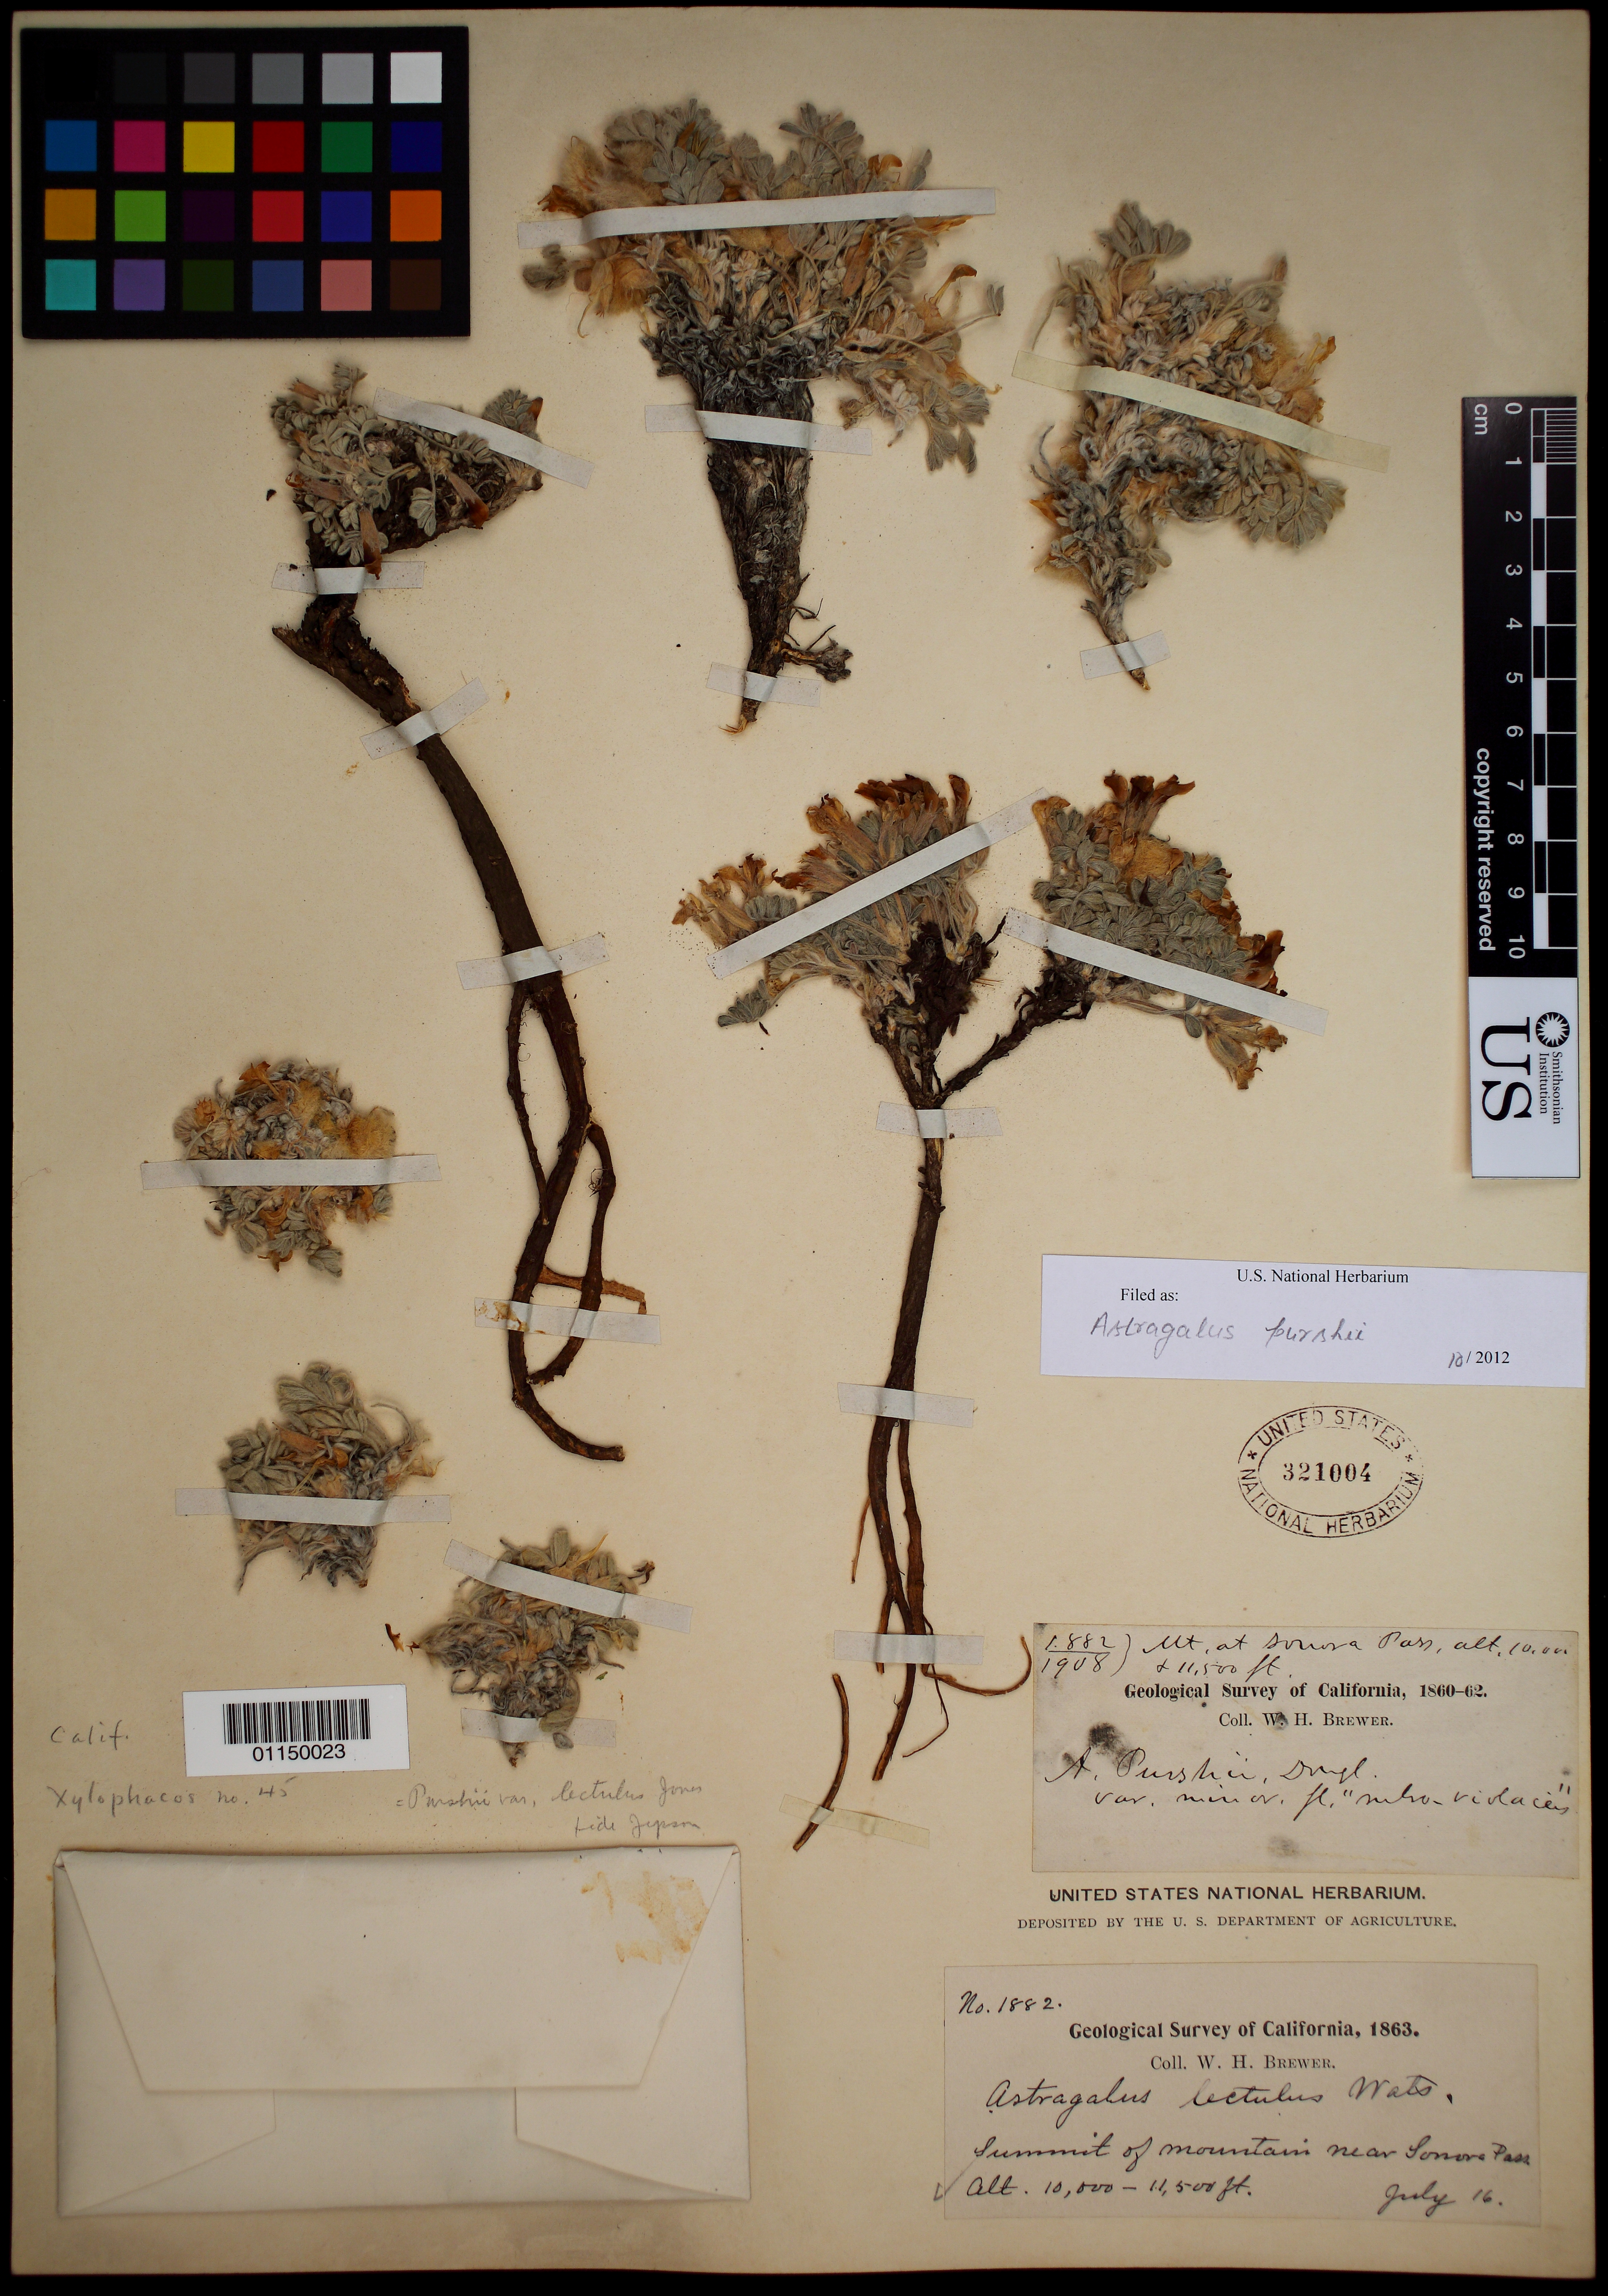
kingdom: Plantae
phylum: Tracheophyta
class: Magnoliopsida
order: Fabales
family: Fabaceae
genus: Astragalus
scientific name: Astragalus purshii var. lectulus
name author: (S. Watson) M.E. Jones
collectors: W. H. Brewer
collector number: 1882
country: United States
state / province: California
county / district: Mono/Tuolumne/Alpine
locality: Summit of mountain near Sonora Pass.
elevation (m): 3048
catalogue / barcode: US 321004